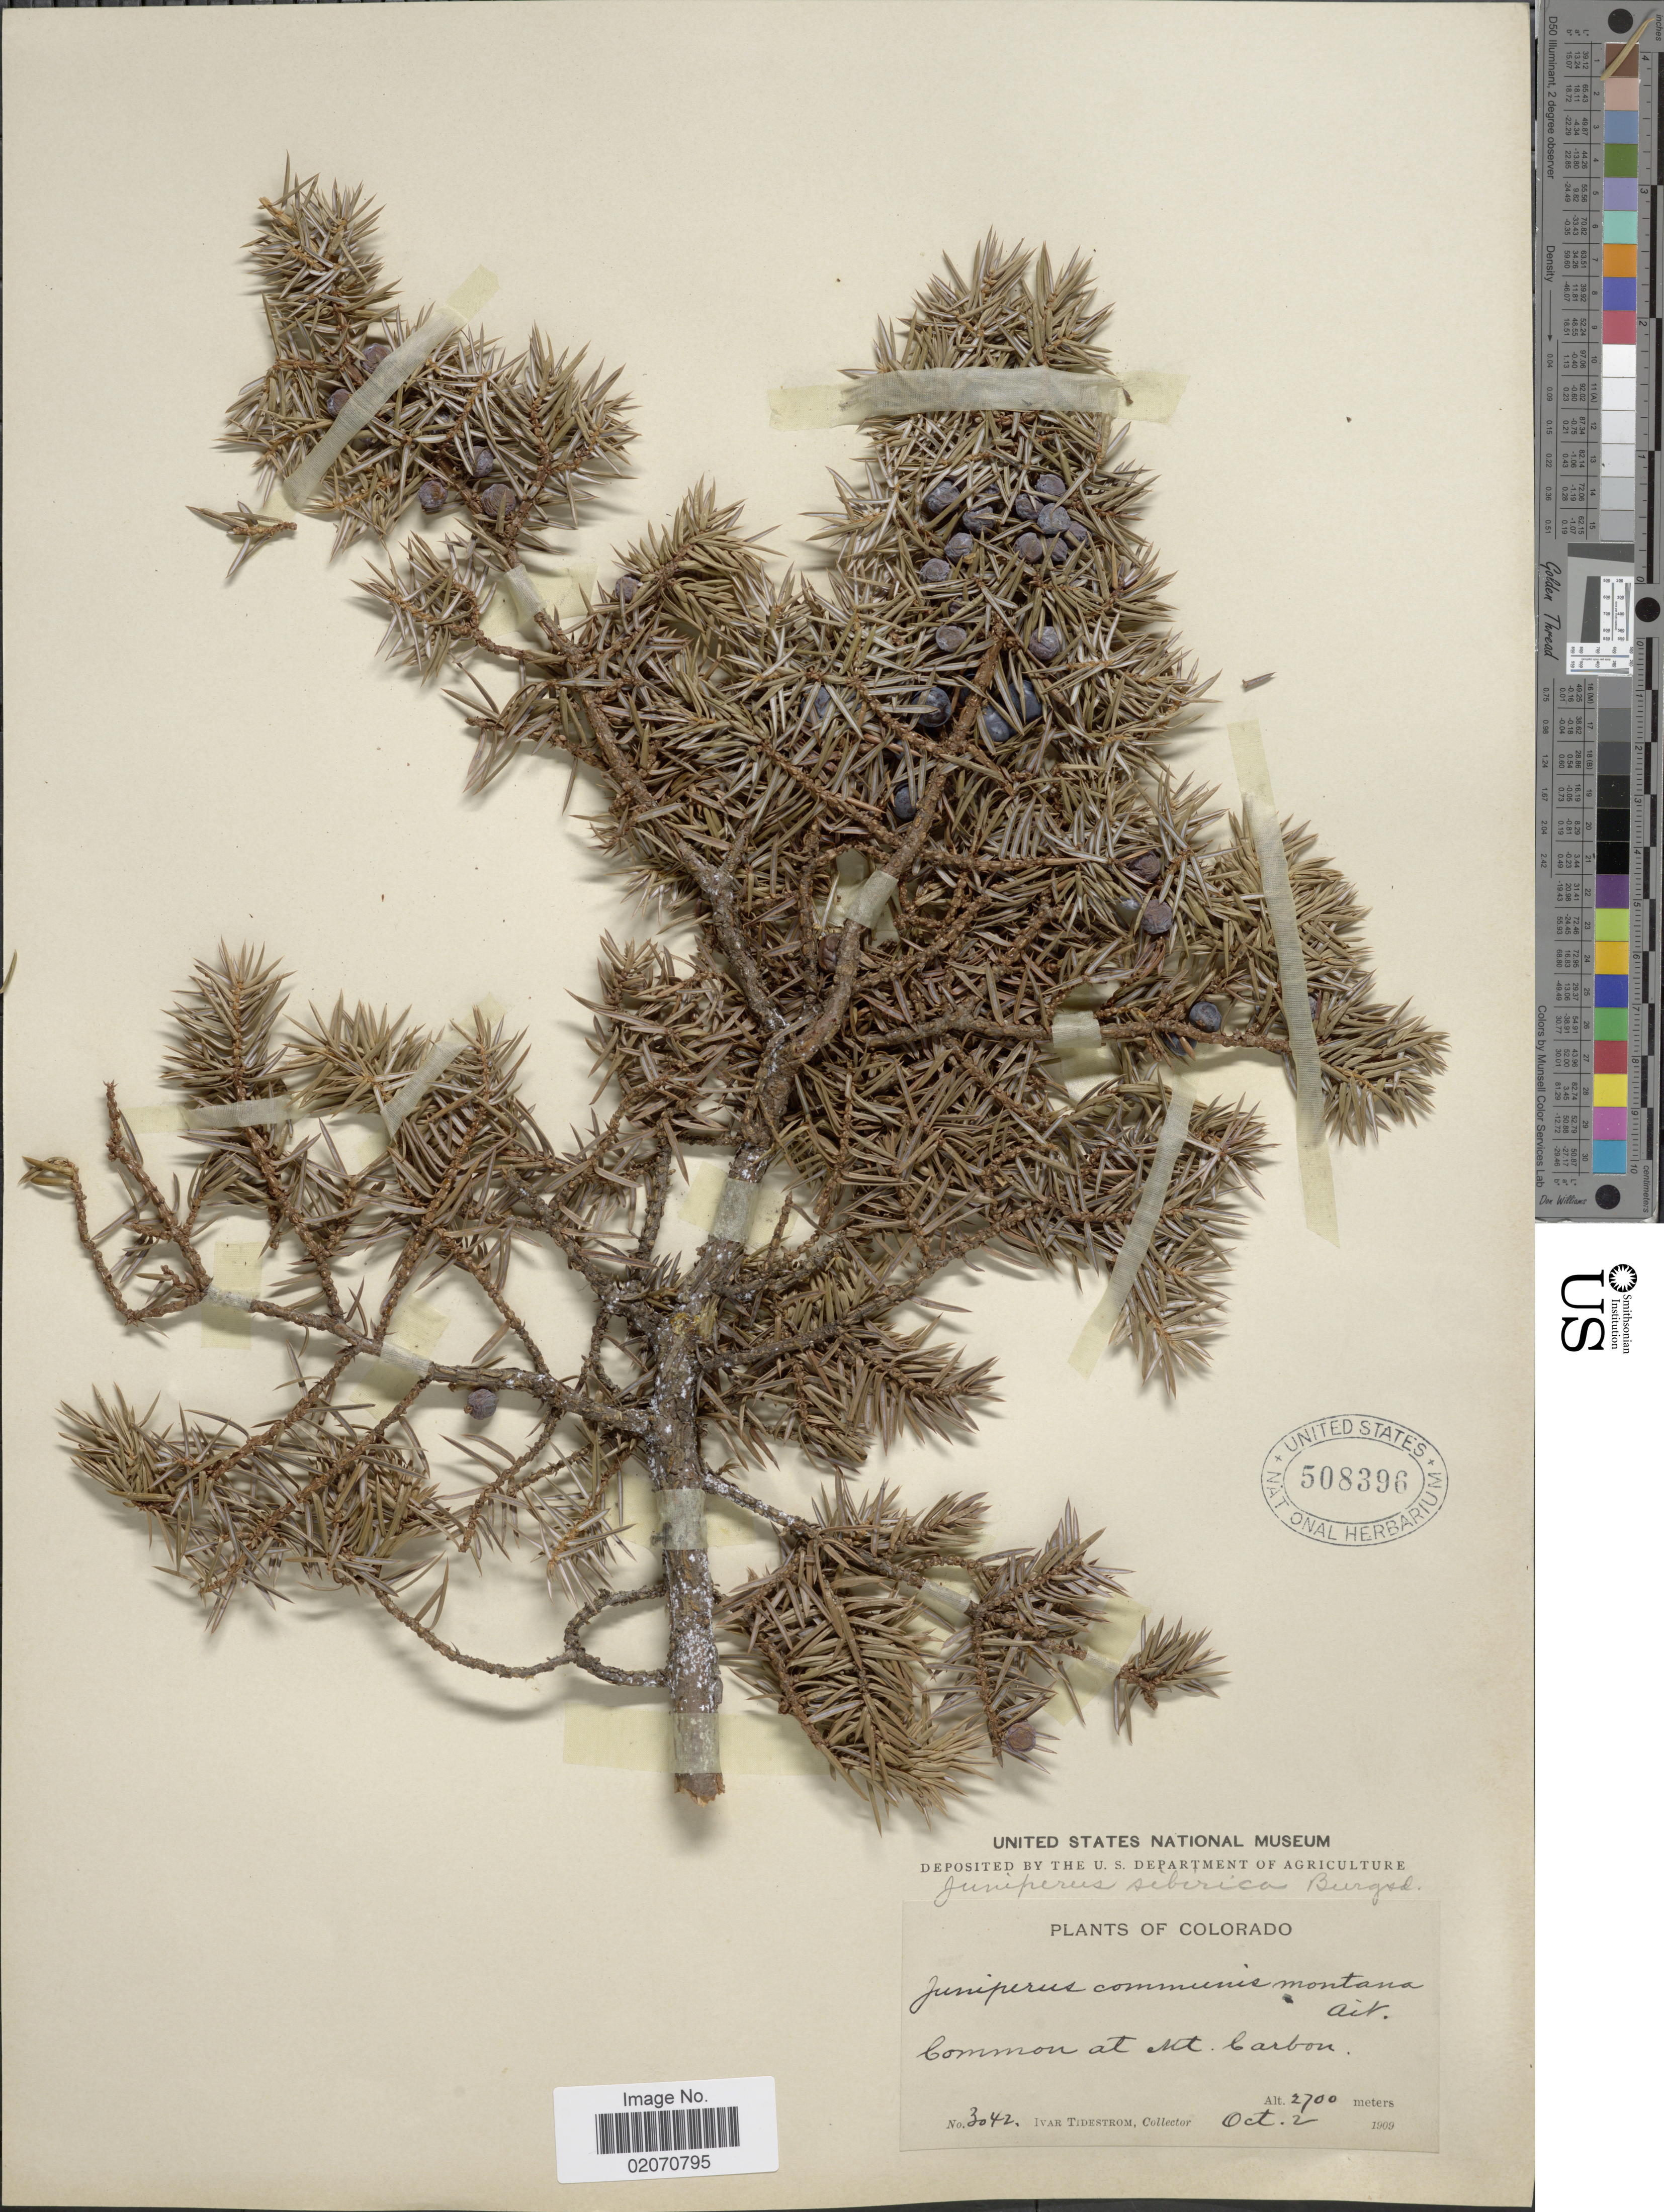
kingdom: Plantae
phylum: Tracheophyta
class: Pinopsida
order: Pinales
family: Cupressaceae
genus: Juniperus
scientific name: Juniperus communis subsp. nana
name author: (Willd.) Syme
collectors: I. F. Tidestrom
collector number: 3042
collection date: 1909-10-02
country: United States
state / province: Colorado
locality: Common at Mt. Carbon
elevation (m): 2700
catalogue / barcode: US 508396